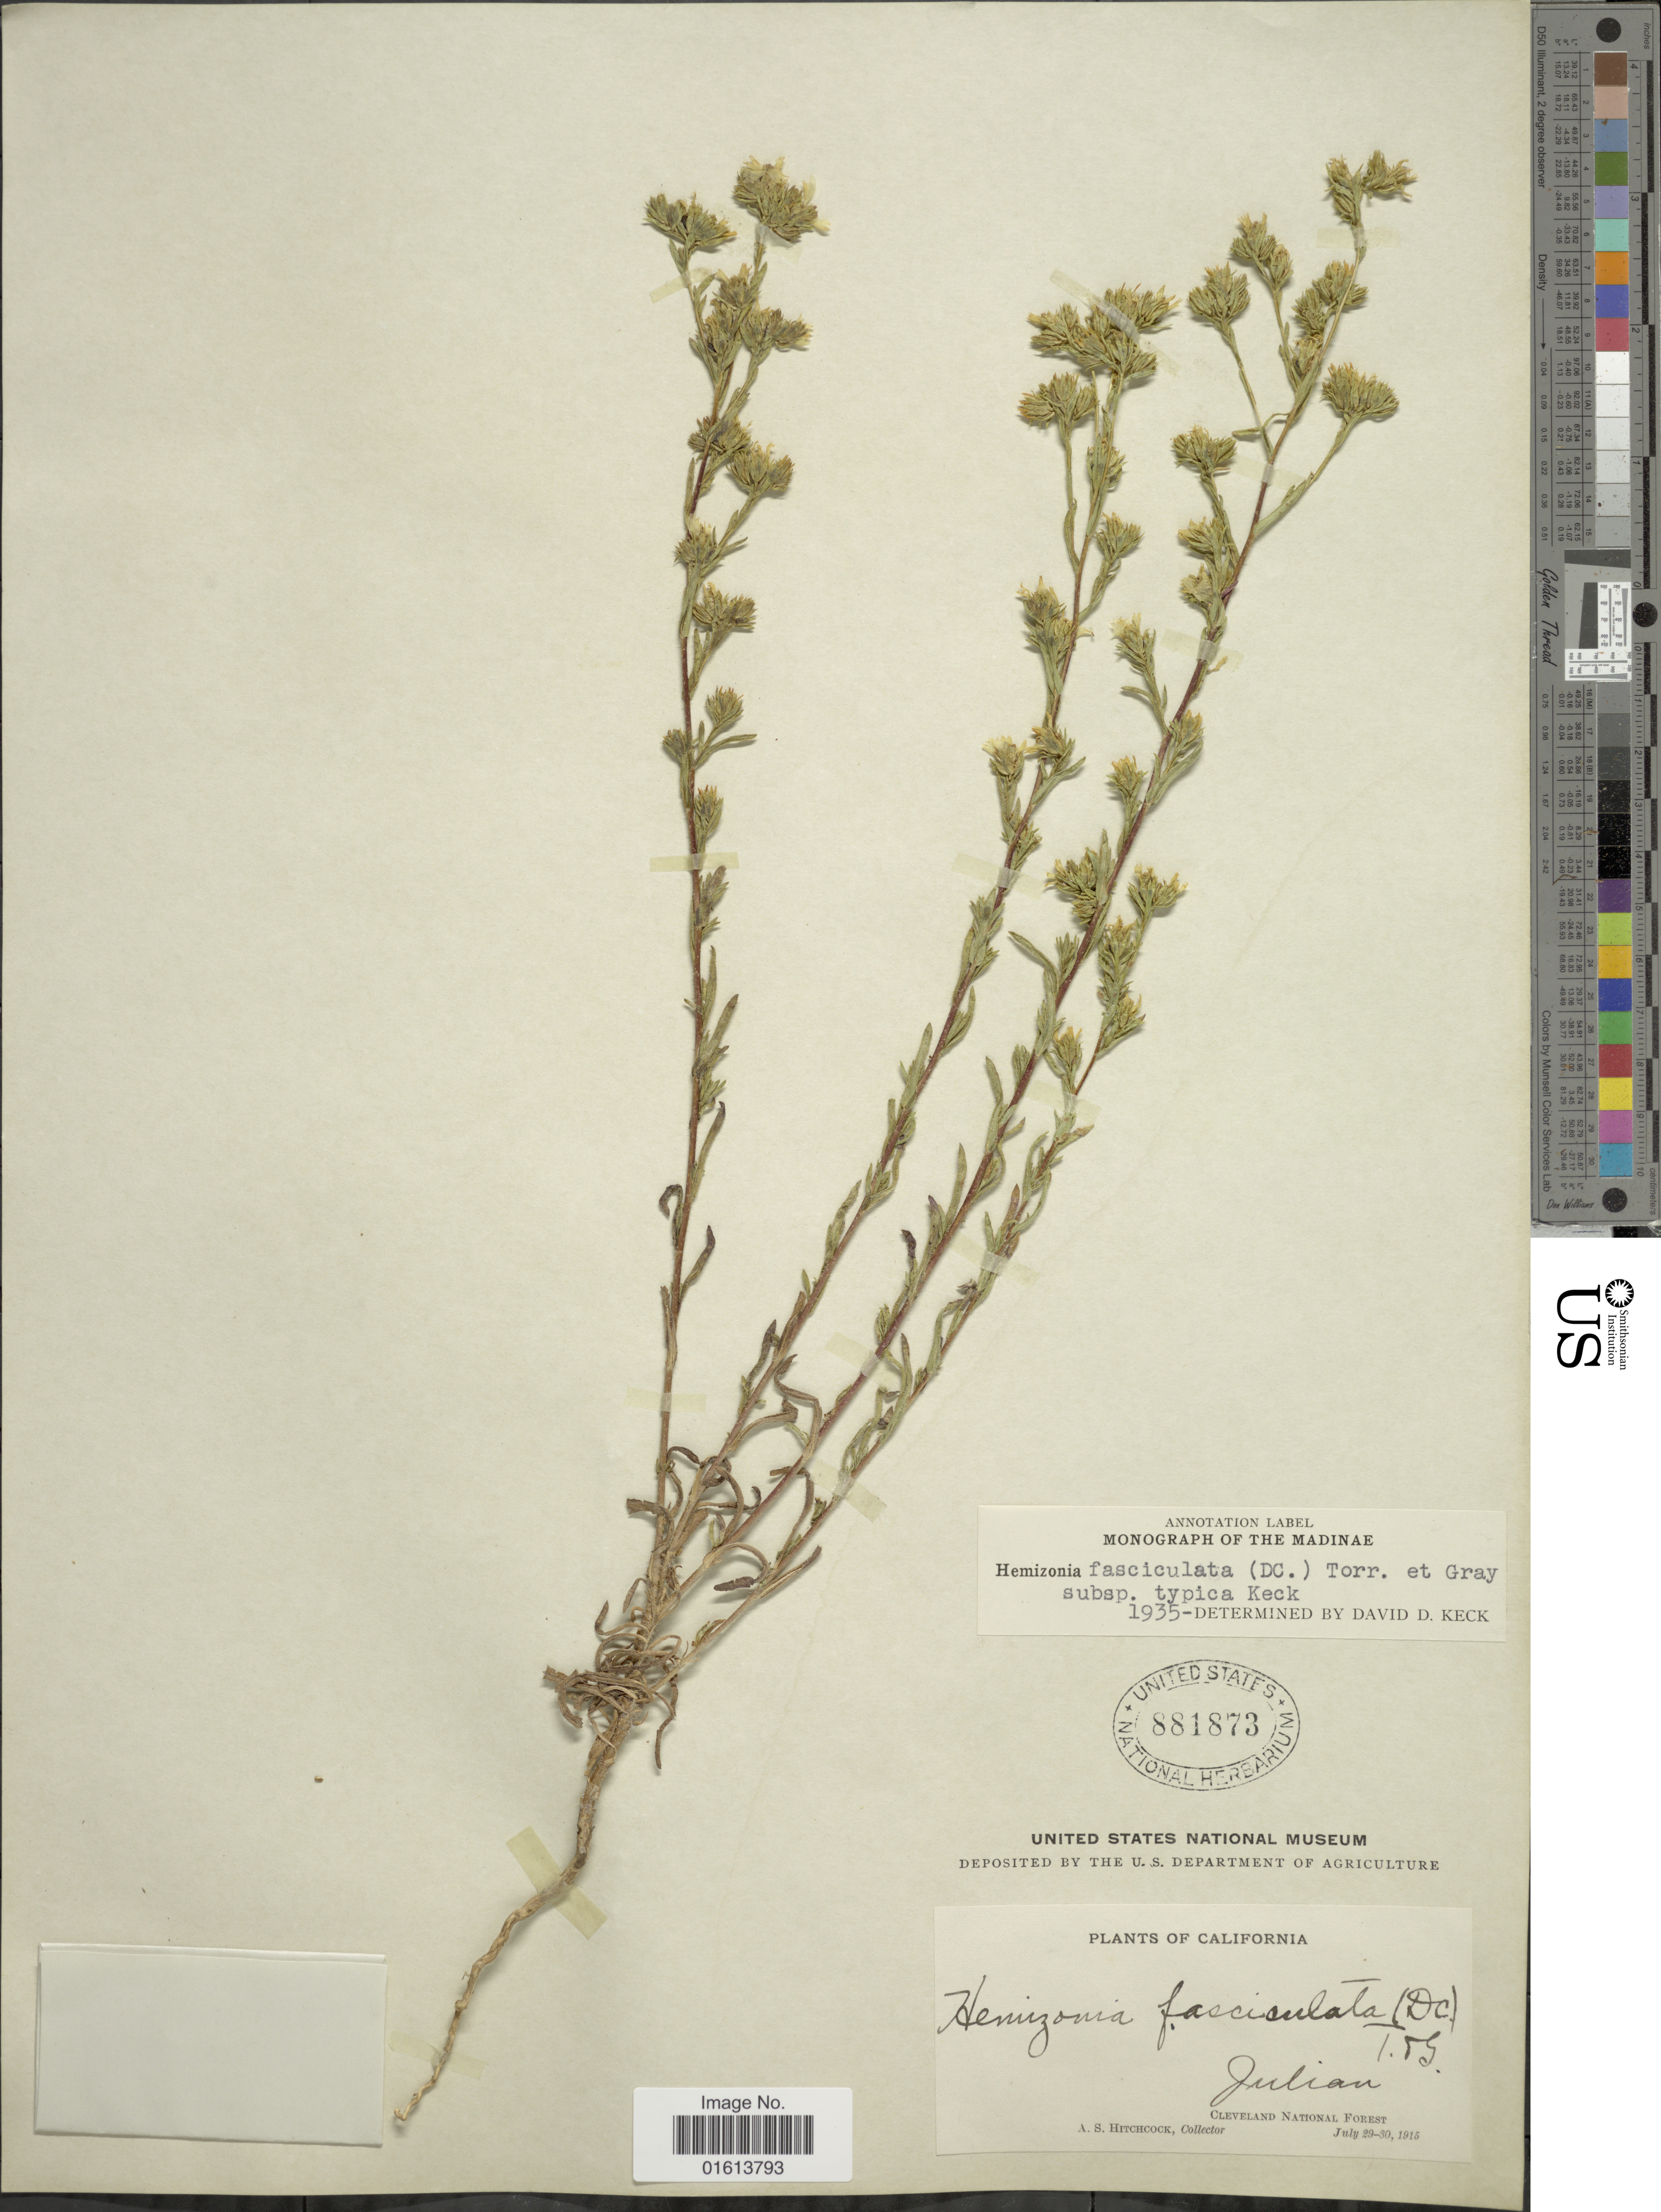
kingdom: Plantae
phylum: Tracheophyta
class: Magnoliopsida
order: Asterales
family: Asteraceae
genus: Deinandra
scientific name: Deinandra fasciculata subsp. fasciculata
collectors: A. S. Hitchcock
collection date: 1915-07-29/1915-07-30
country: United States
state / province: California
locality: California. Cleveland National Forest. Julian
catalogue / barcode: US 881873